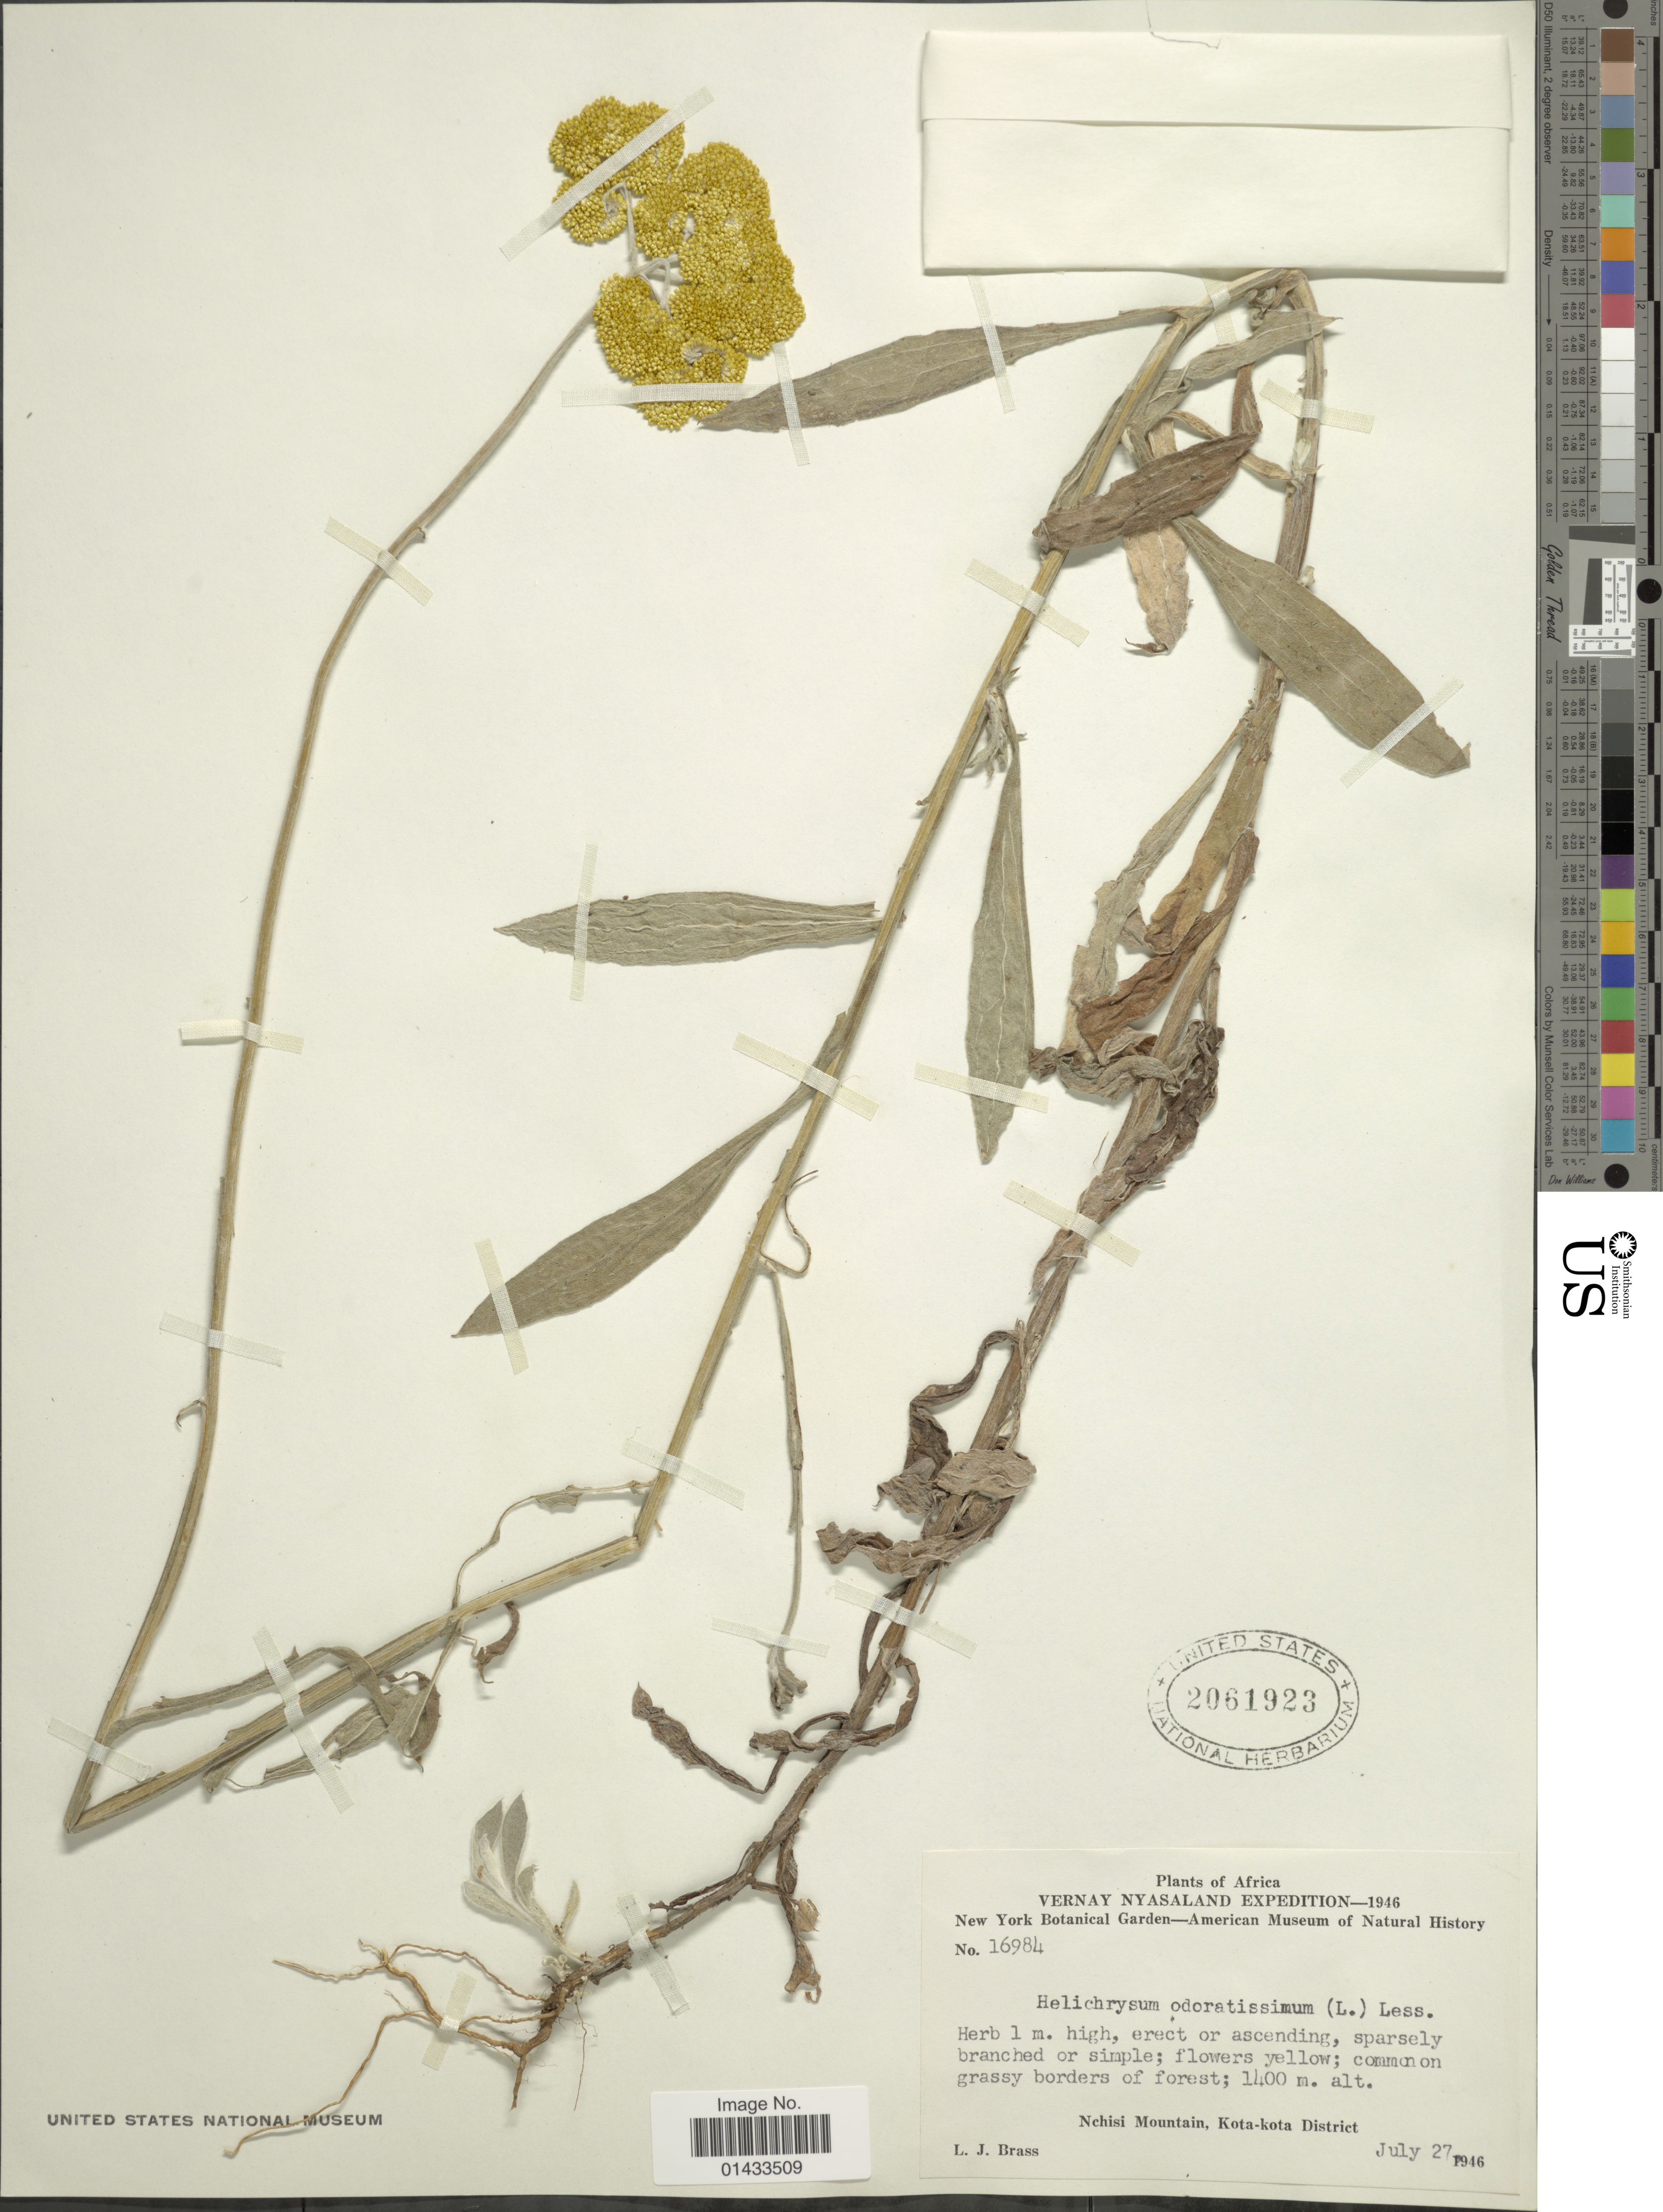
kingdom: Plantae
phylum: Tracheophyta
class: Magnoliopsida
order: Asterales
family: Asteraceae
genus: Helichrysum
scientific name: Helichrysum odoratissimum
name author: (L.) Sweet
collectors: L. J. Brass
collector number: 16984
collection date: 1946-07-27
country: Malawi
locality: Vernay Nyasaland, Nchisi Mountain, Kota-Kota District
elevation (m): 1400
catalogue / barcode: US 2061923